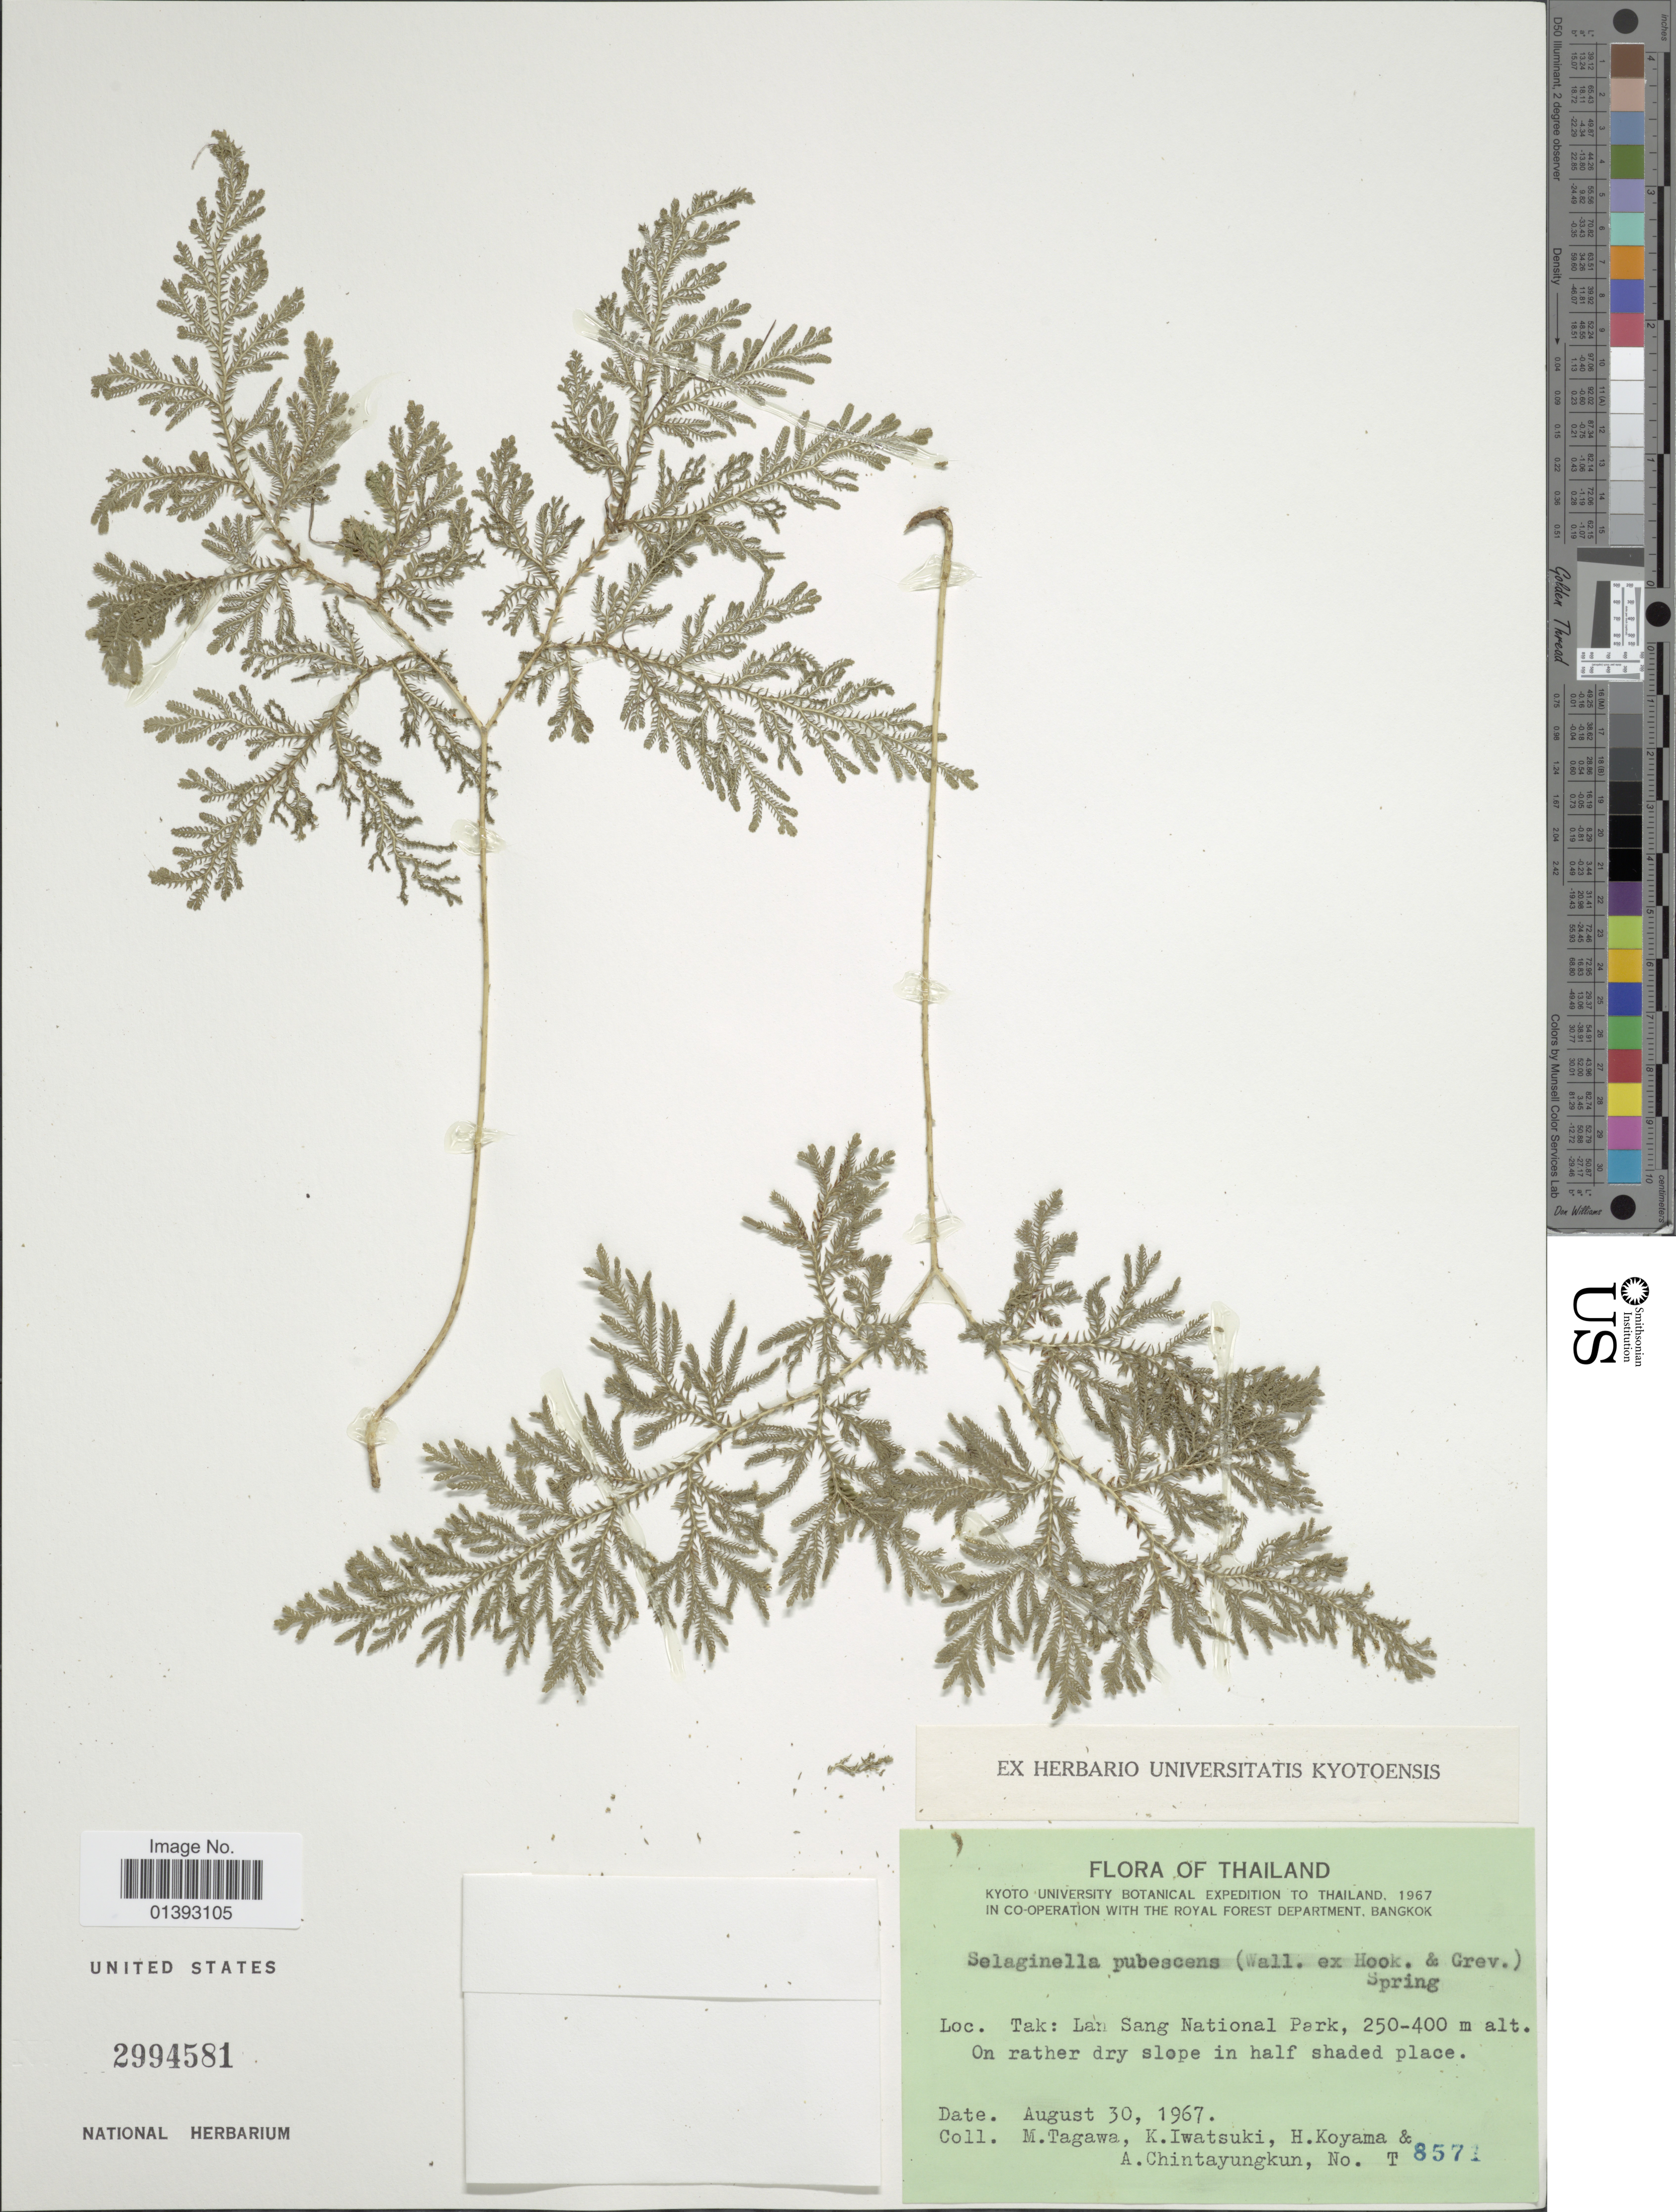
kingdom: Plantae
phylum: Tracheophyta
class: Lycopodiopsida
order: Selaginellales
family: Selaginellaceae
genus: Selaginella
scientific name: Selaginella pubescens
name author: (Wall. ex Hook. & Grev.) Spring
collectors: M. Tagawa, K. Iwatsuki, H. Koyama & A. Chintayungkun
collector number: T8571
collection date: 1967-08-30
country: Thailand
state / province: Tak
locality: Lah Sang National Park, on rather dry slope in half shaded place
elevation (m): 250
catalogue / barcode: US 2994581